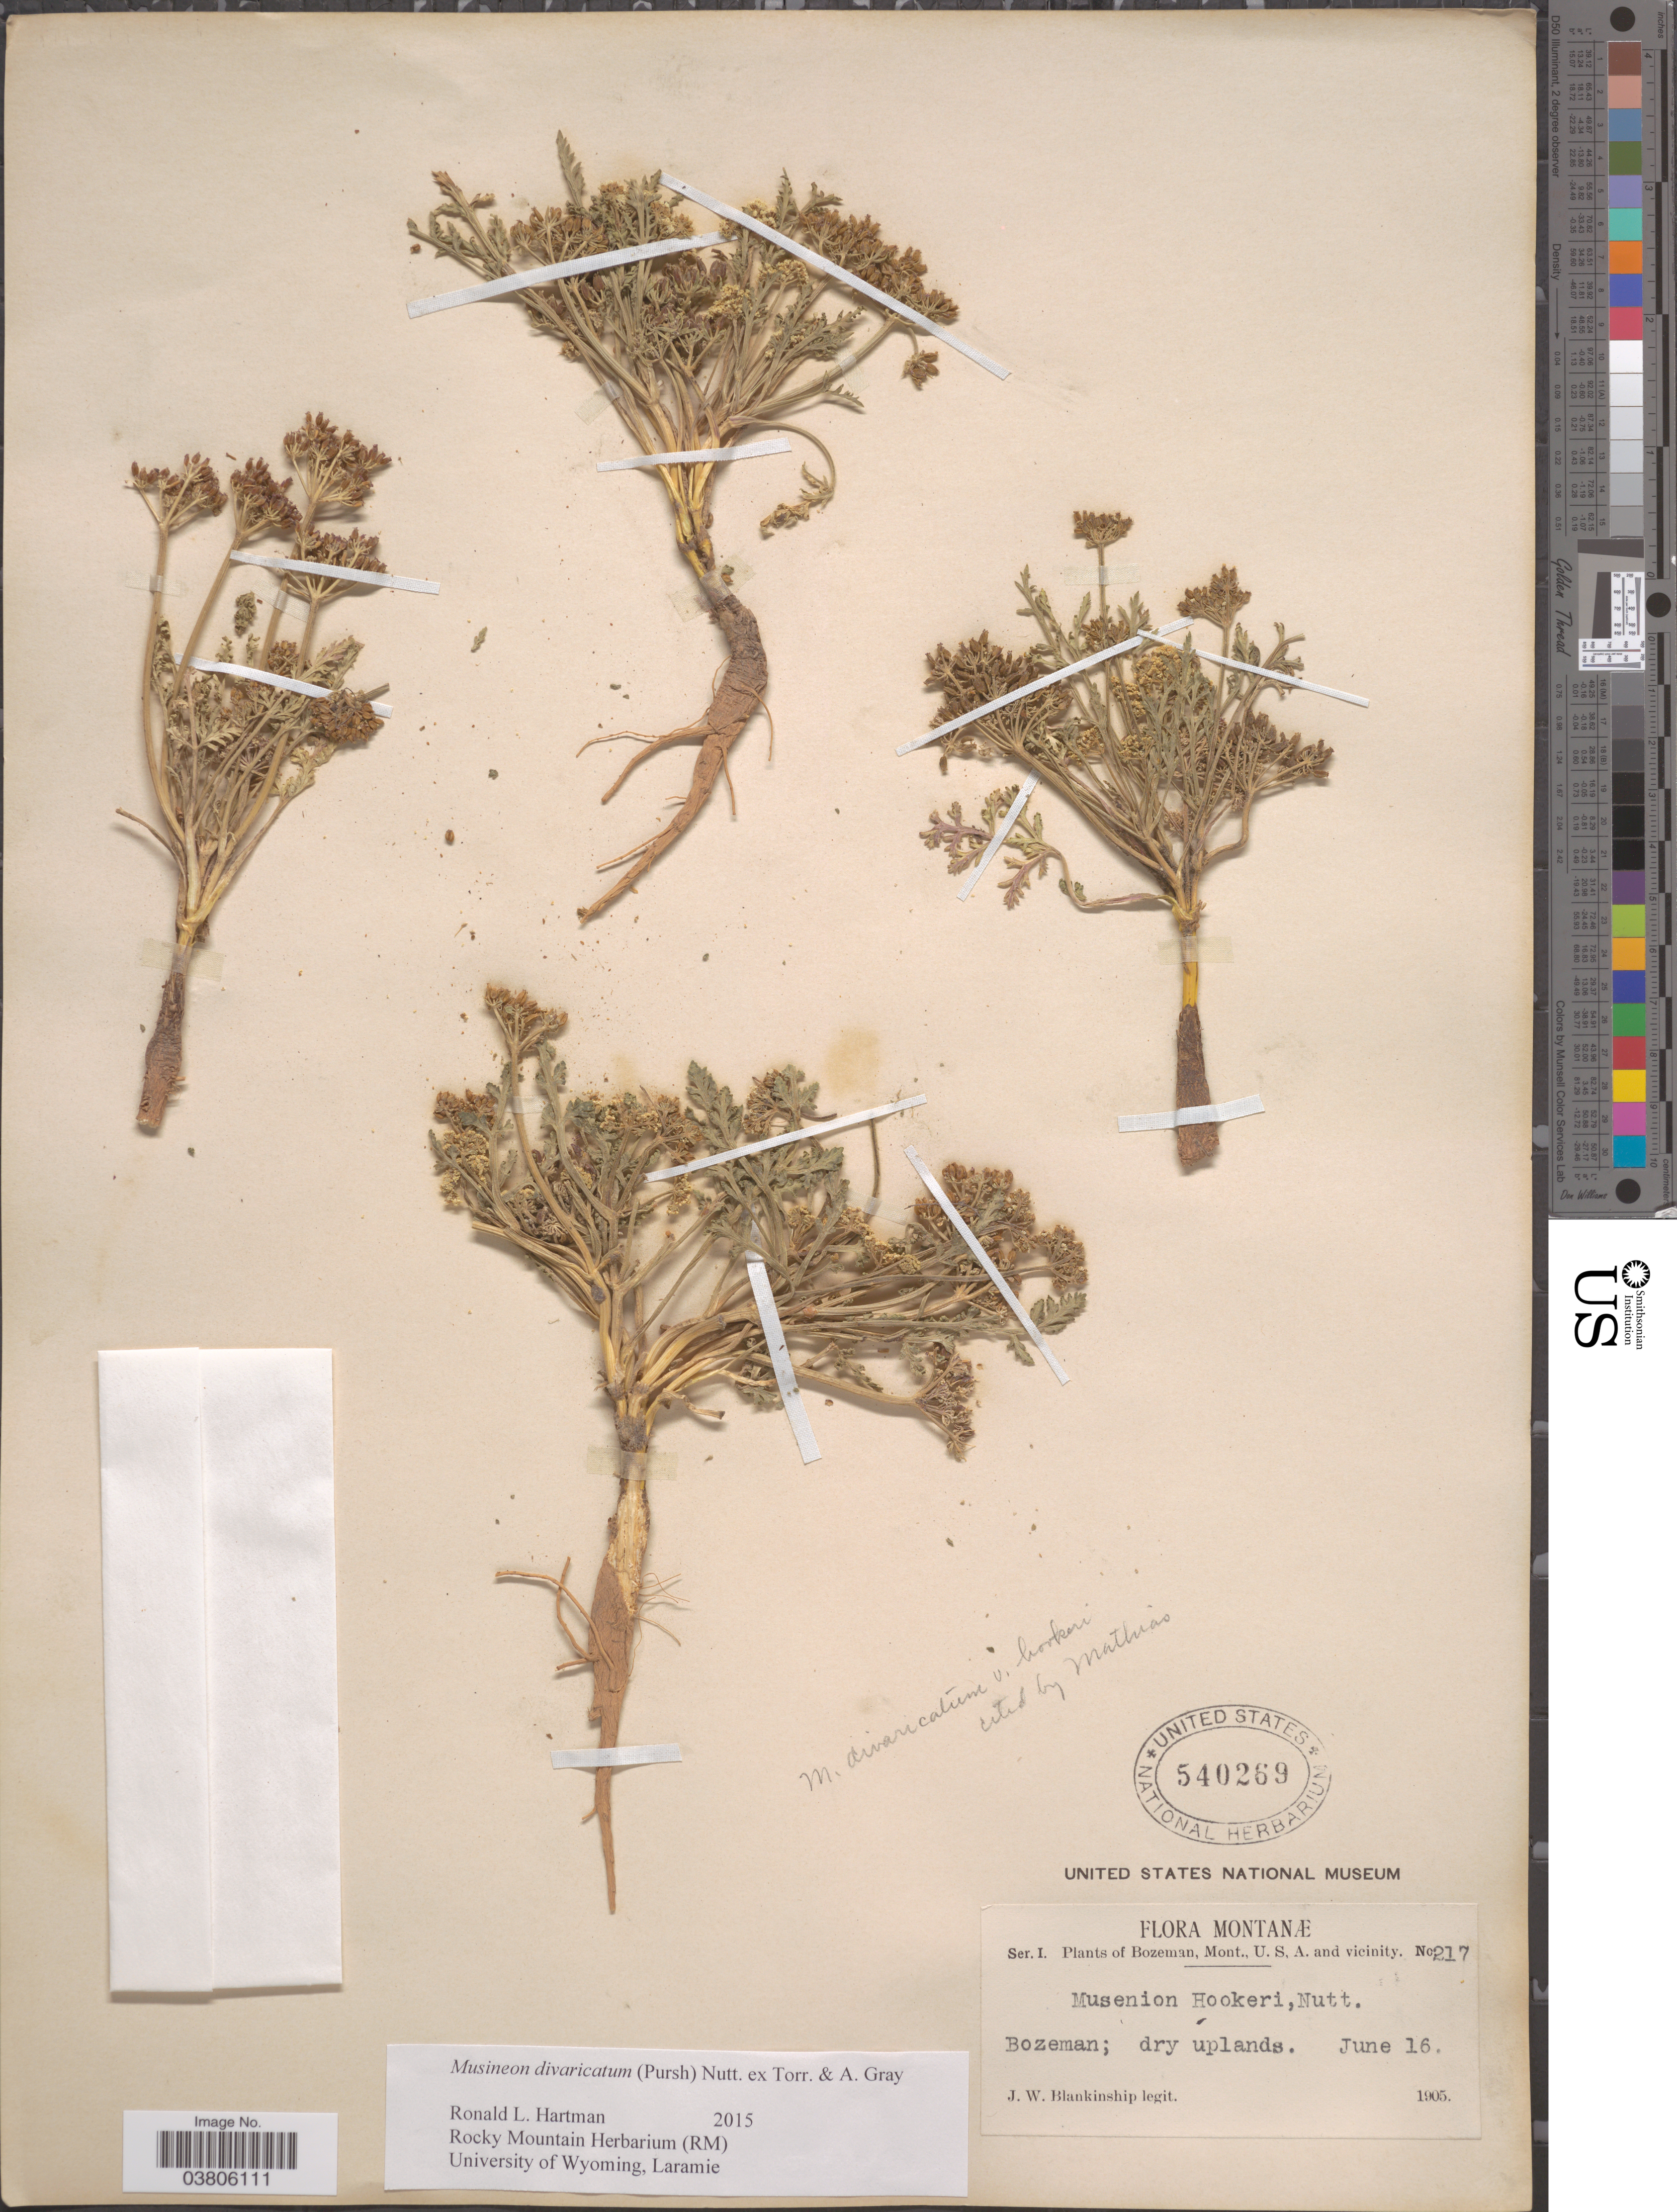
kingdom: Plantae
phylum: Tracheophyta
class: Magnoliopsida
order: Apiales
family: Apiaceae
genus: Musineon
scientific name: Musineon divaricatum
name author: (Pursh) Nutt.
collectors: J. W. Blankinship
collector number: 217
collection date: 1905-06-16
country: United States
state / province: Montana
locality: Bozeman, and vicinity. Bozeman; dry uplands.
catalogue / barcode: US 540269